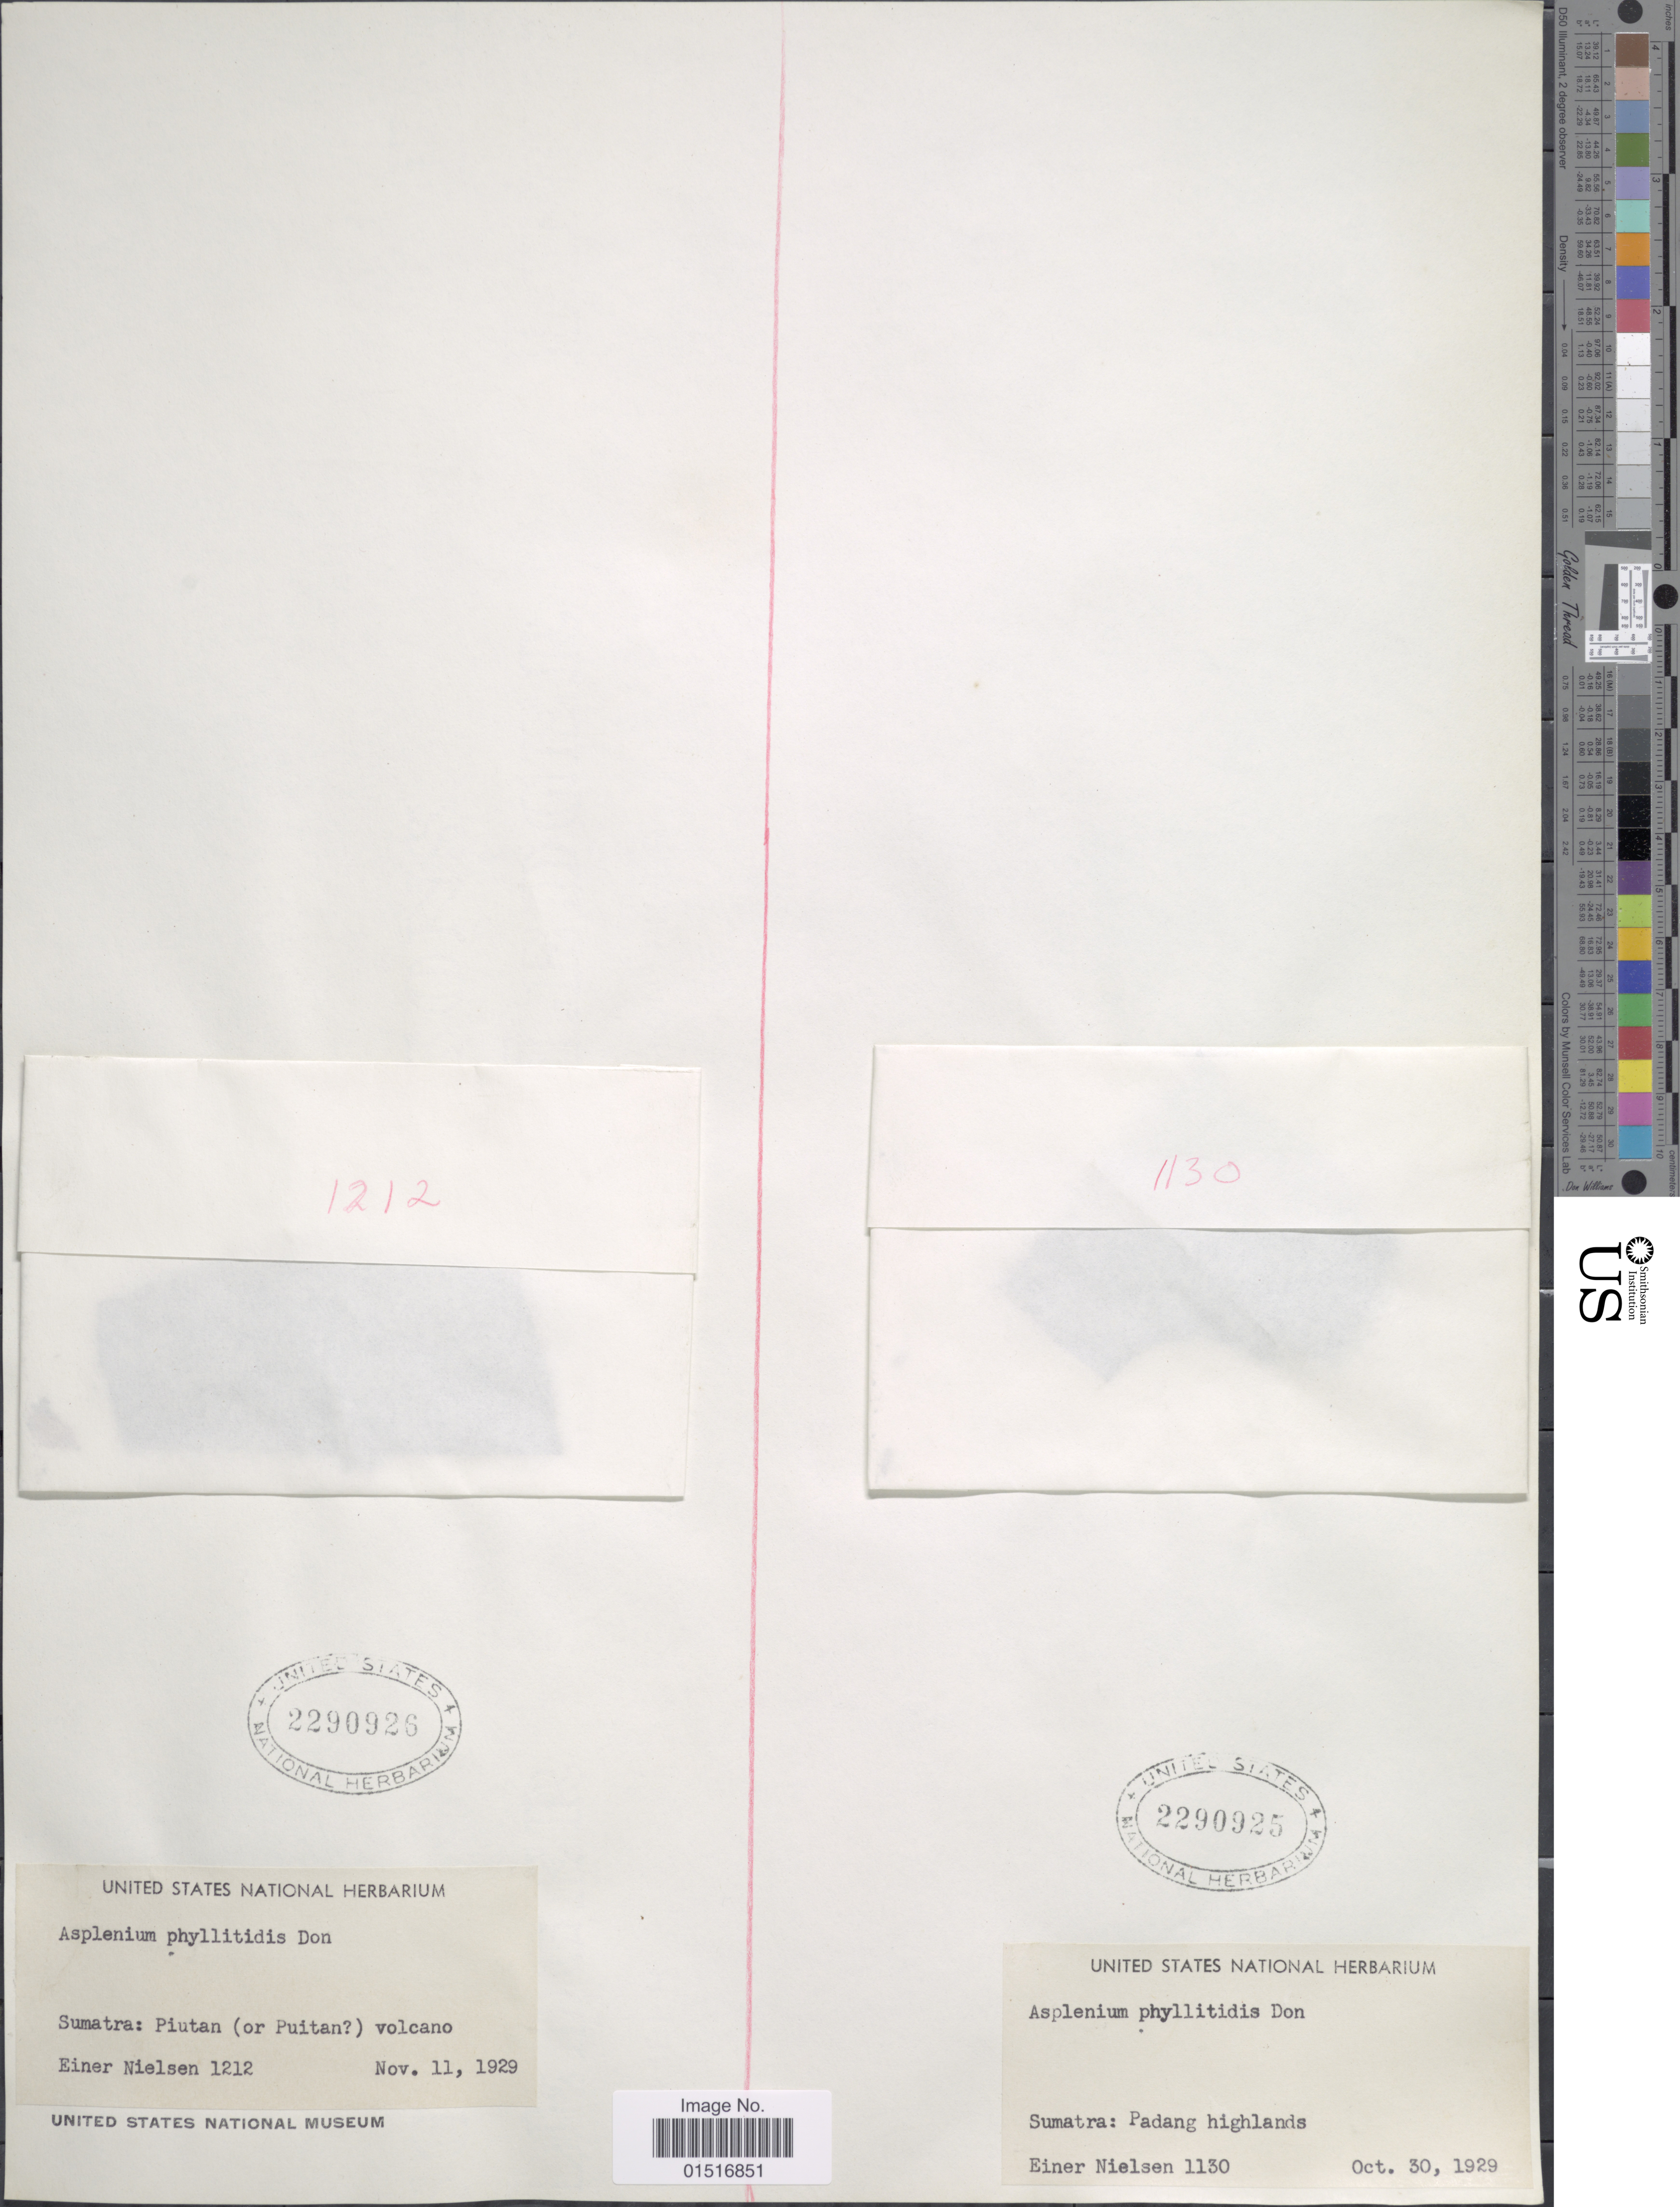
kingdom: Plantae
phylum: Tracheophyta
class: Polypodiopsida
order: Polypodiales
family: Aspleniaceae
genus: Asplenium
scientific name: Asplenium phyllitidis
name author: D. Don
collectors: E. Nielsen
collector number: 1212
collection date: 1929-11-11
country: Indonesia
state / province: Sumatra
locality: Piutan (or Puitan [unsure placement] ) volcano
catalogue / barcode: US 2290926-2